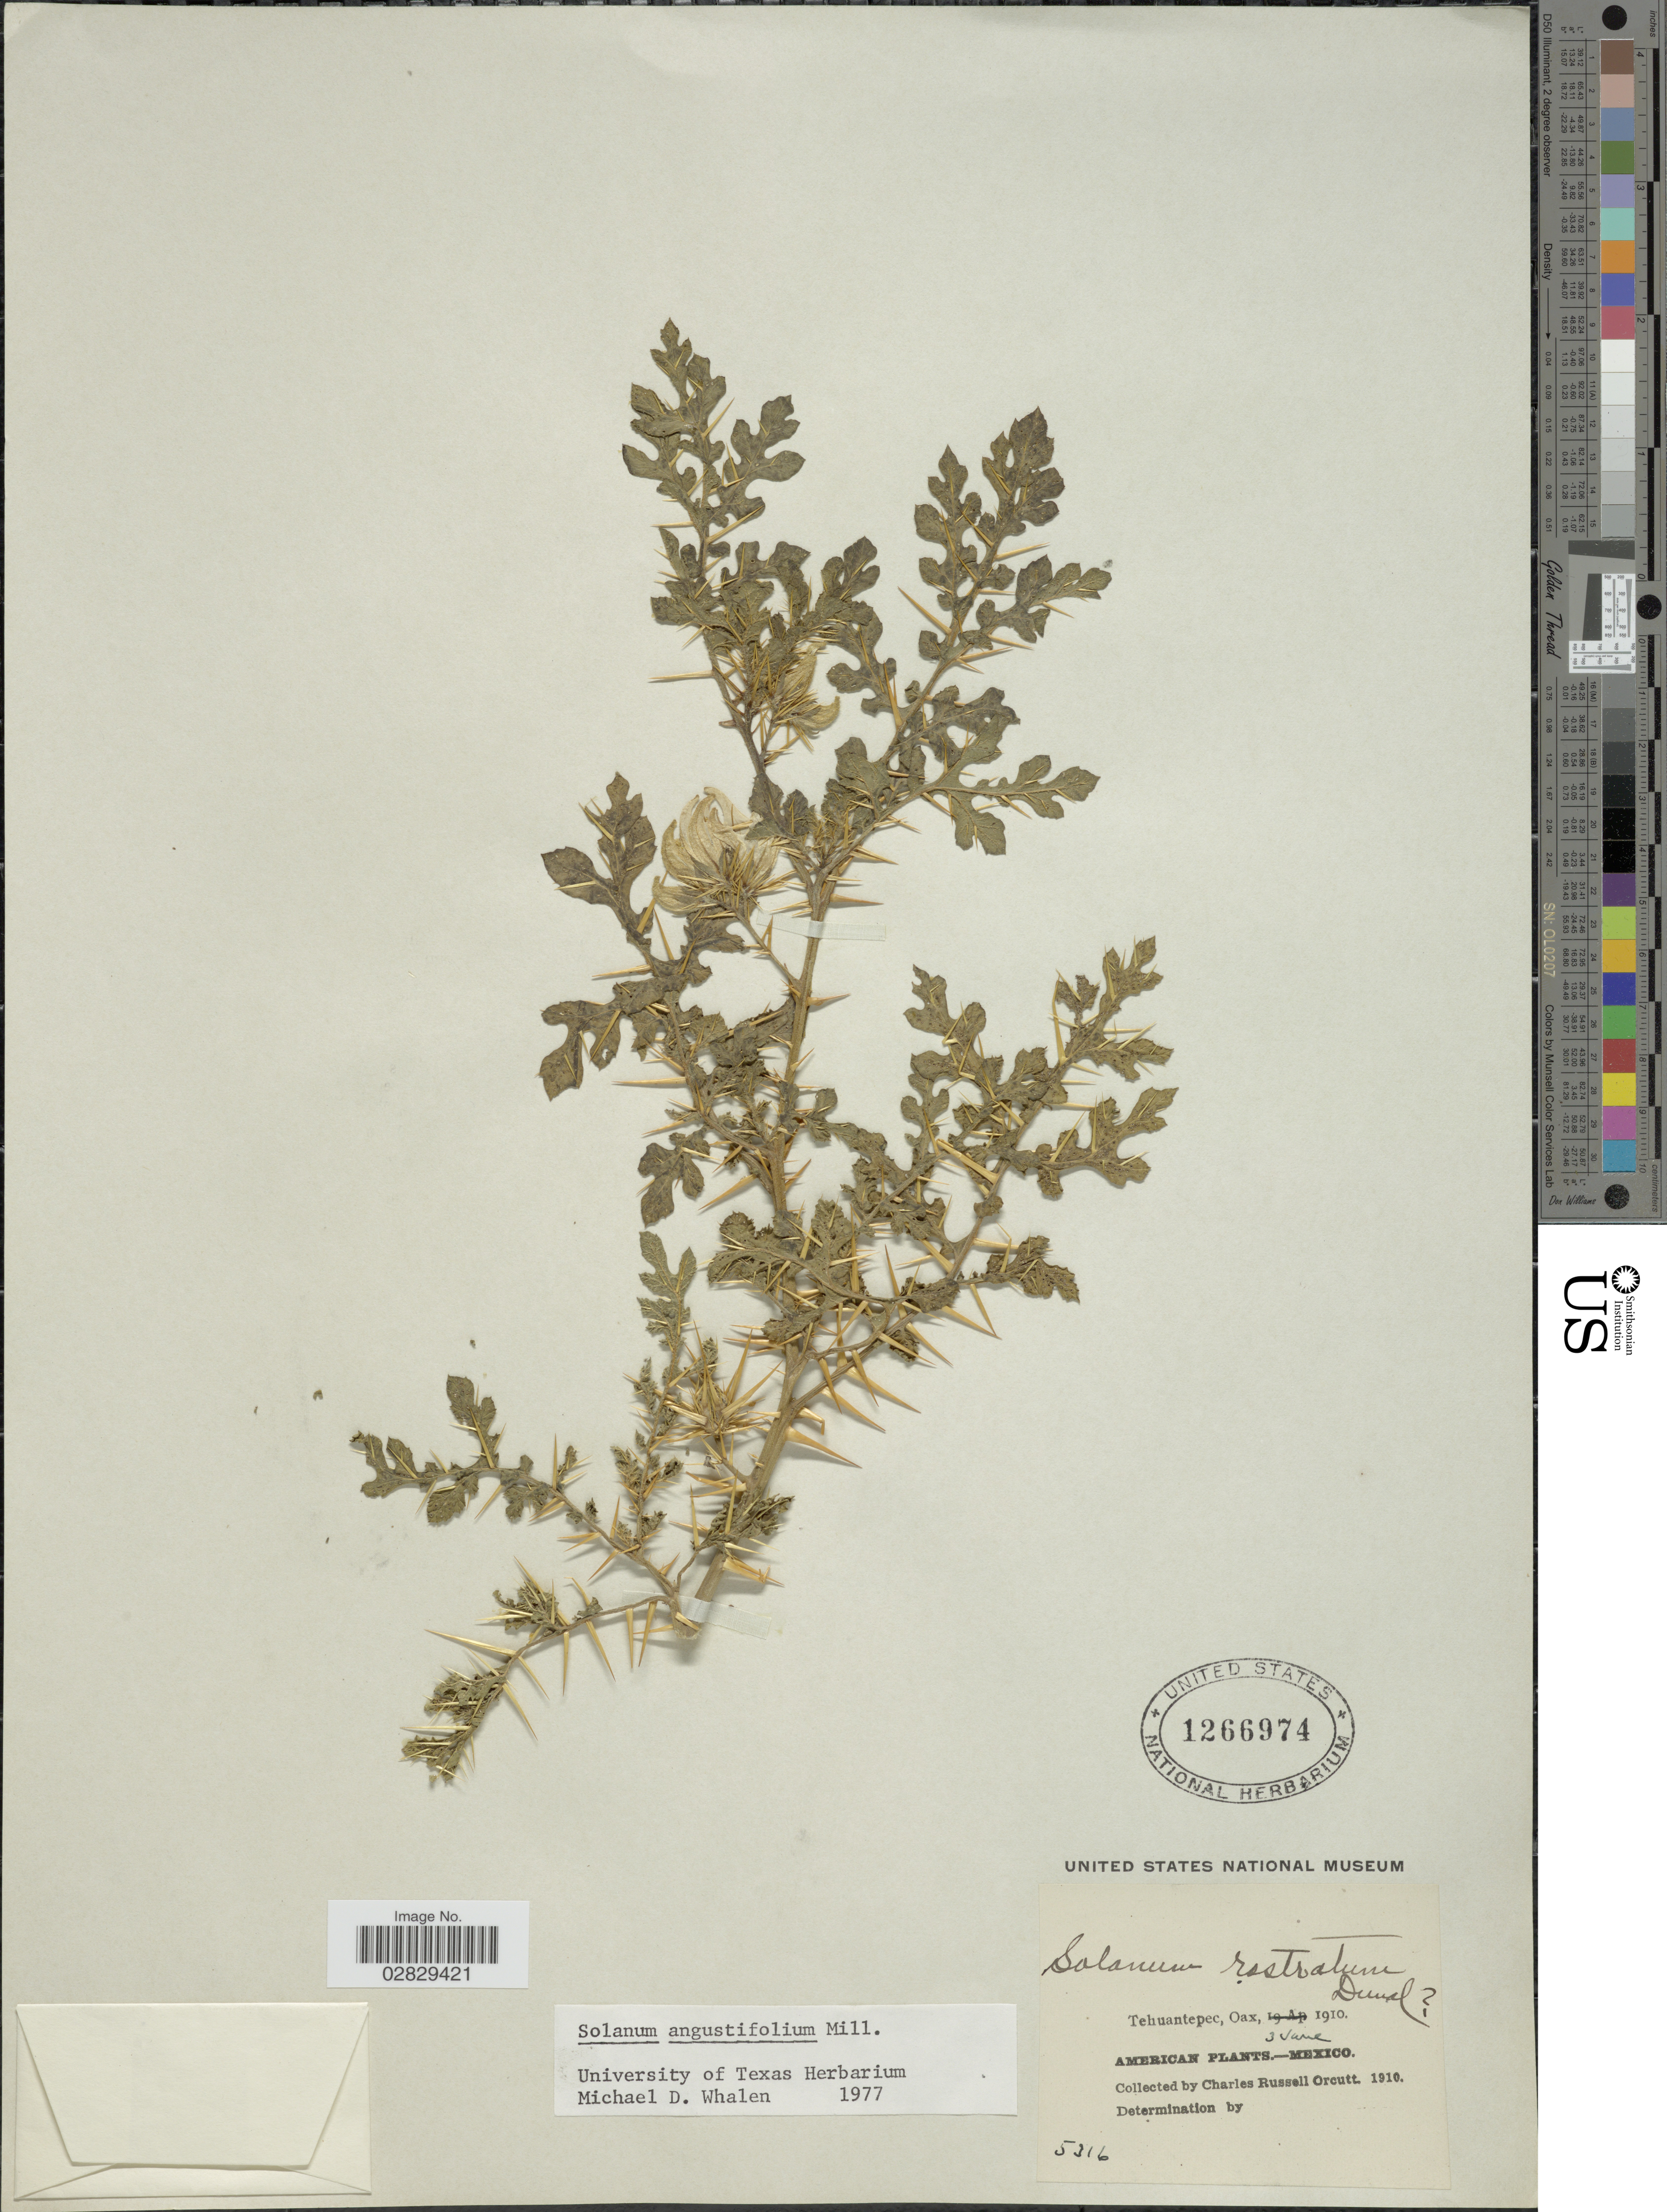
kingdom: Plantae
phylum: Tracheophyta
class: Magnoliopsida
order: Solanales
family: Solanaceae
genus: Solanum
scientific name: Solanum angustifolium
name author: Mill.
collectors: C. R. Orcutt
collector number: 5316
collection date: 1910-06-03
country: Mexico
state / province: Oaxaca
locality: Tehuantepec.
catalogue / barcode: US 1266974